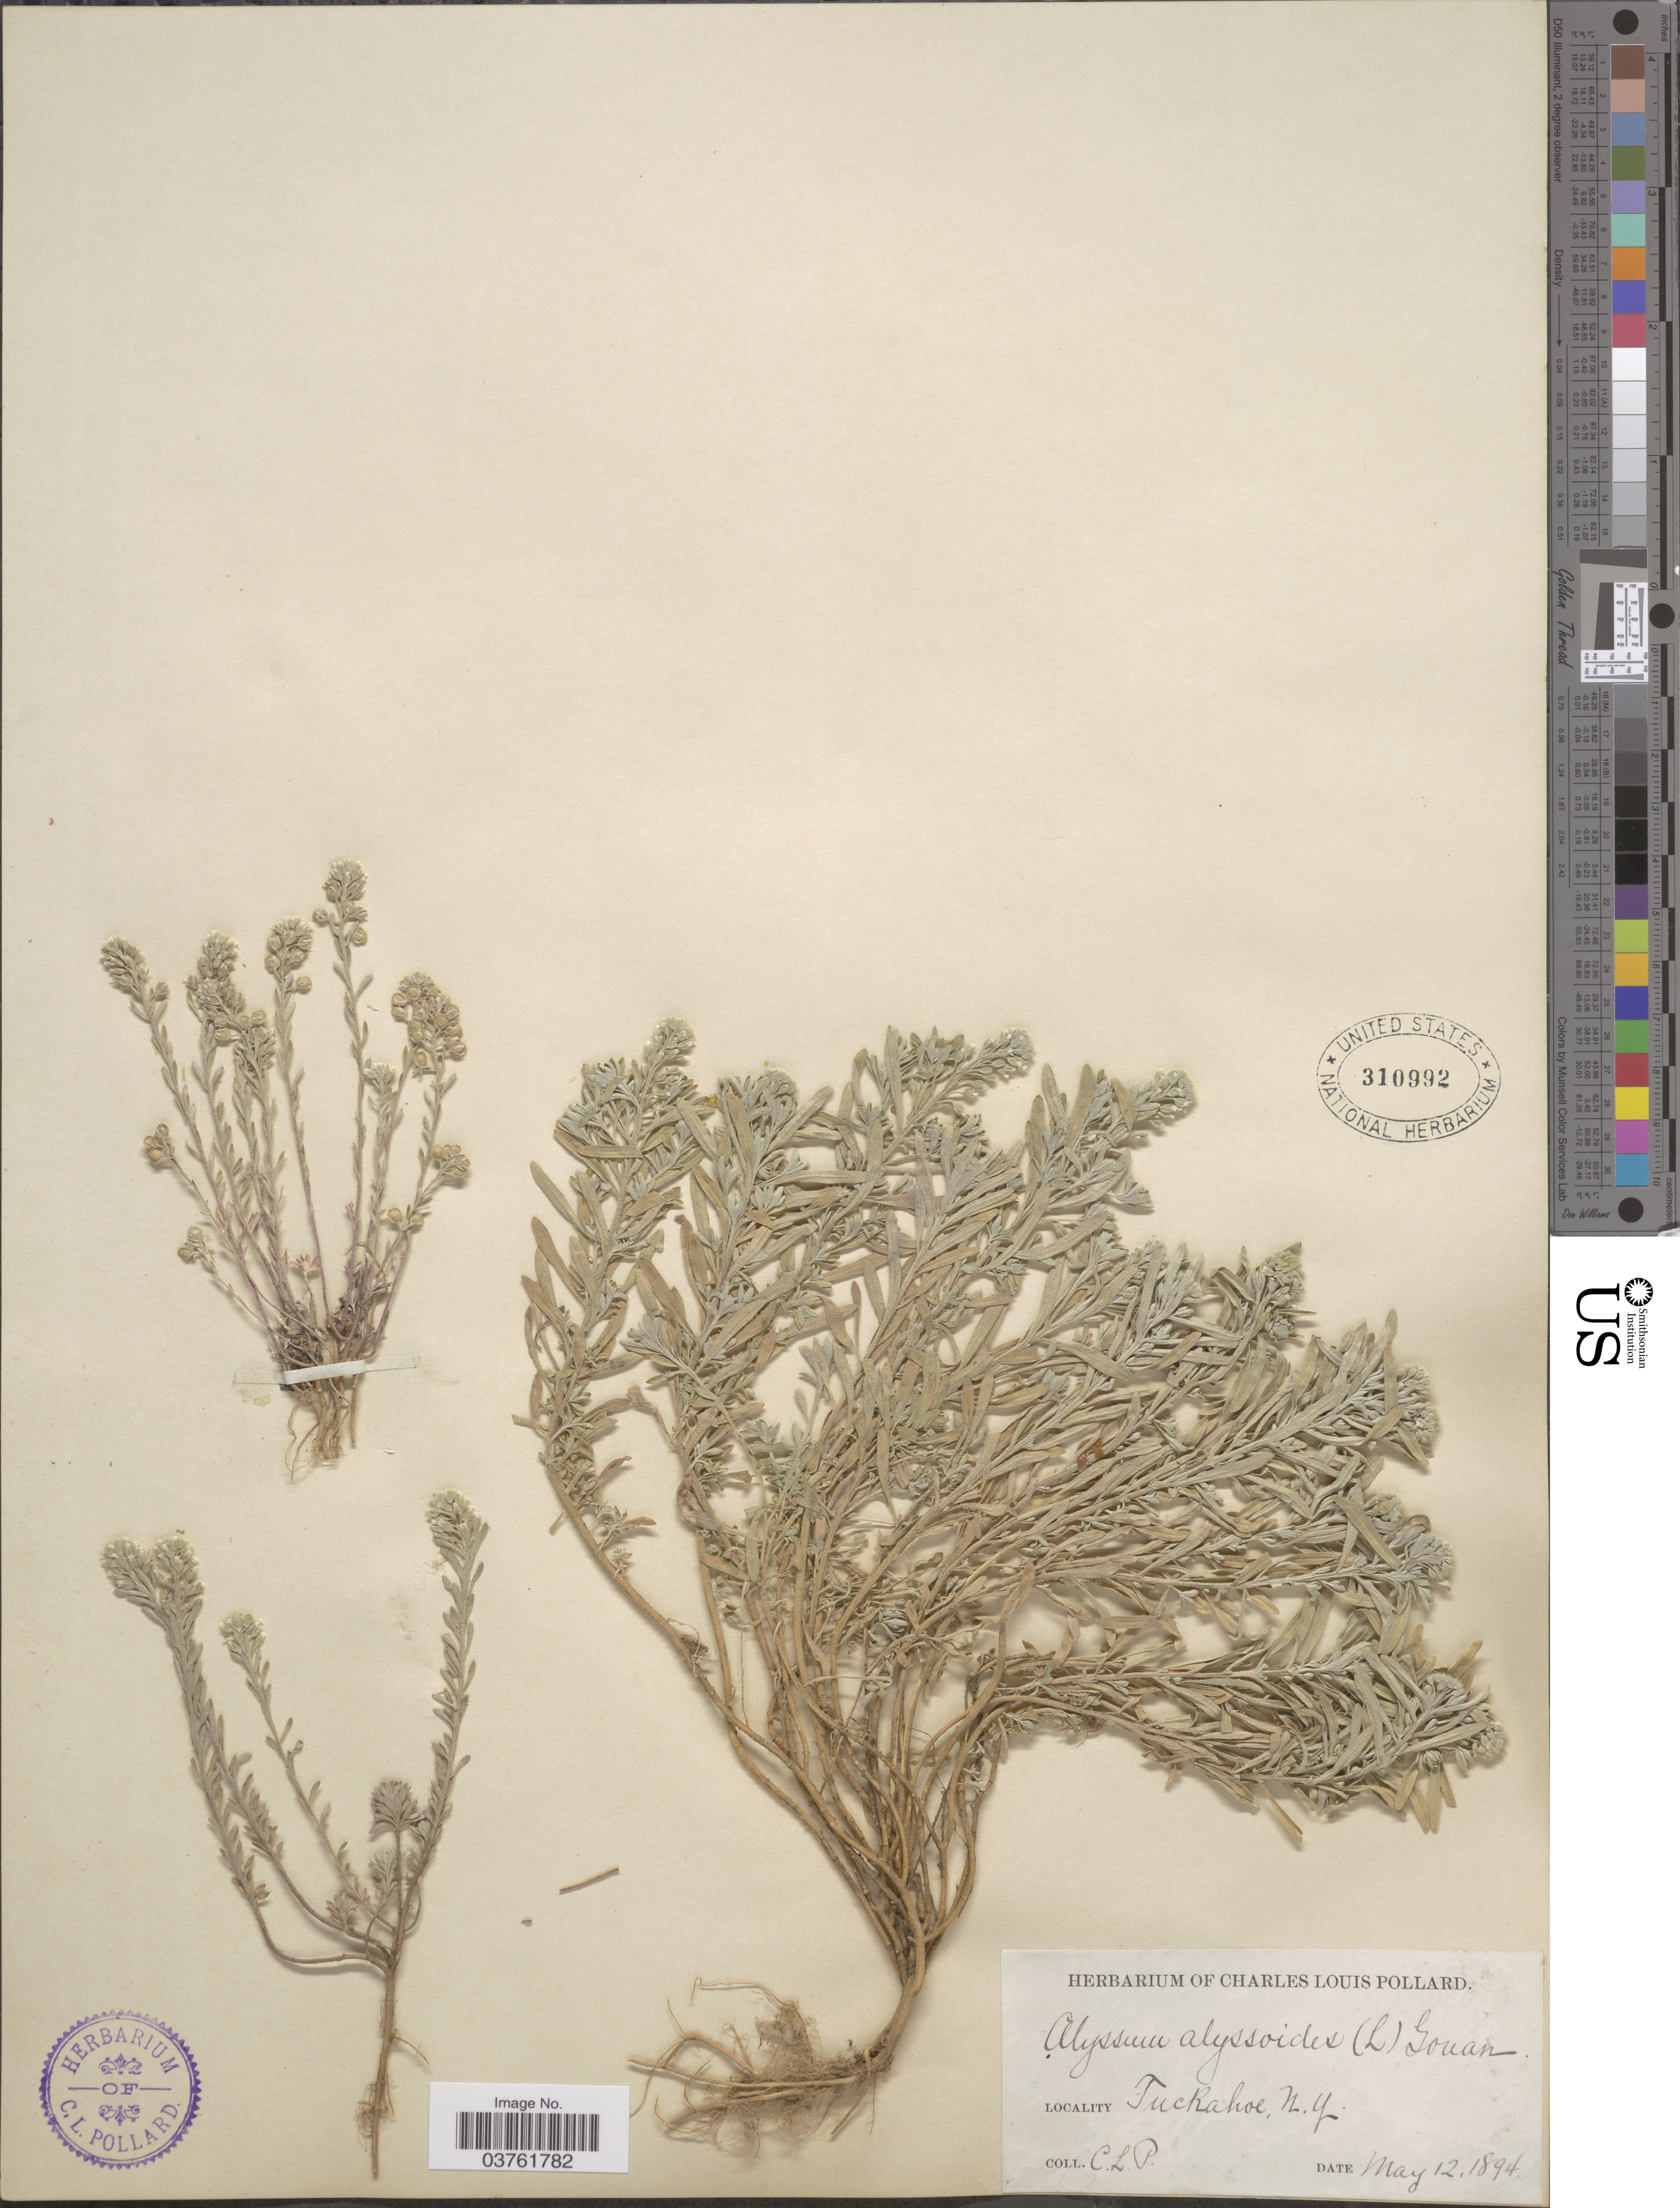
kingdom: Plantae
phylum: Tracheophyta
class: Magnoliopsida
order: Brassicales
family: Brassicaceae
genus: Alyssum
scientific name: Alyssum alyssoides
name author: (L.) L.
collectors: C. L. Pollard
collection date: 1894-05-12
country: United States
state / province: New York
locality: Tuckahoe.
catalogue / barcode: US 310992